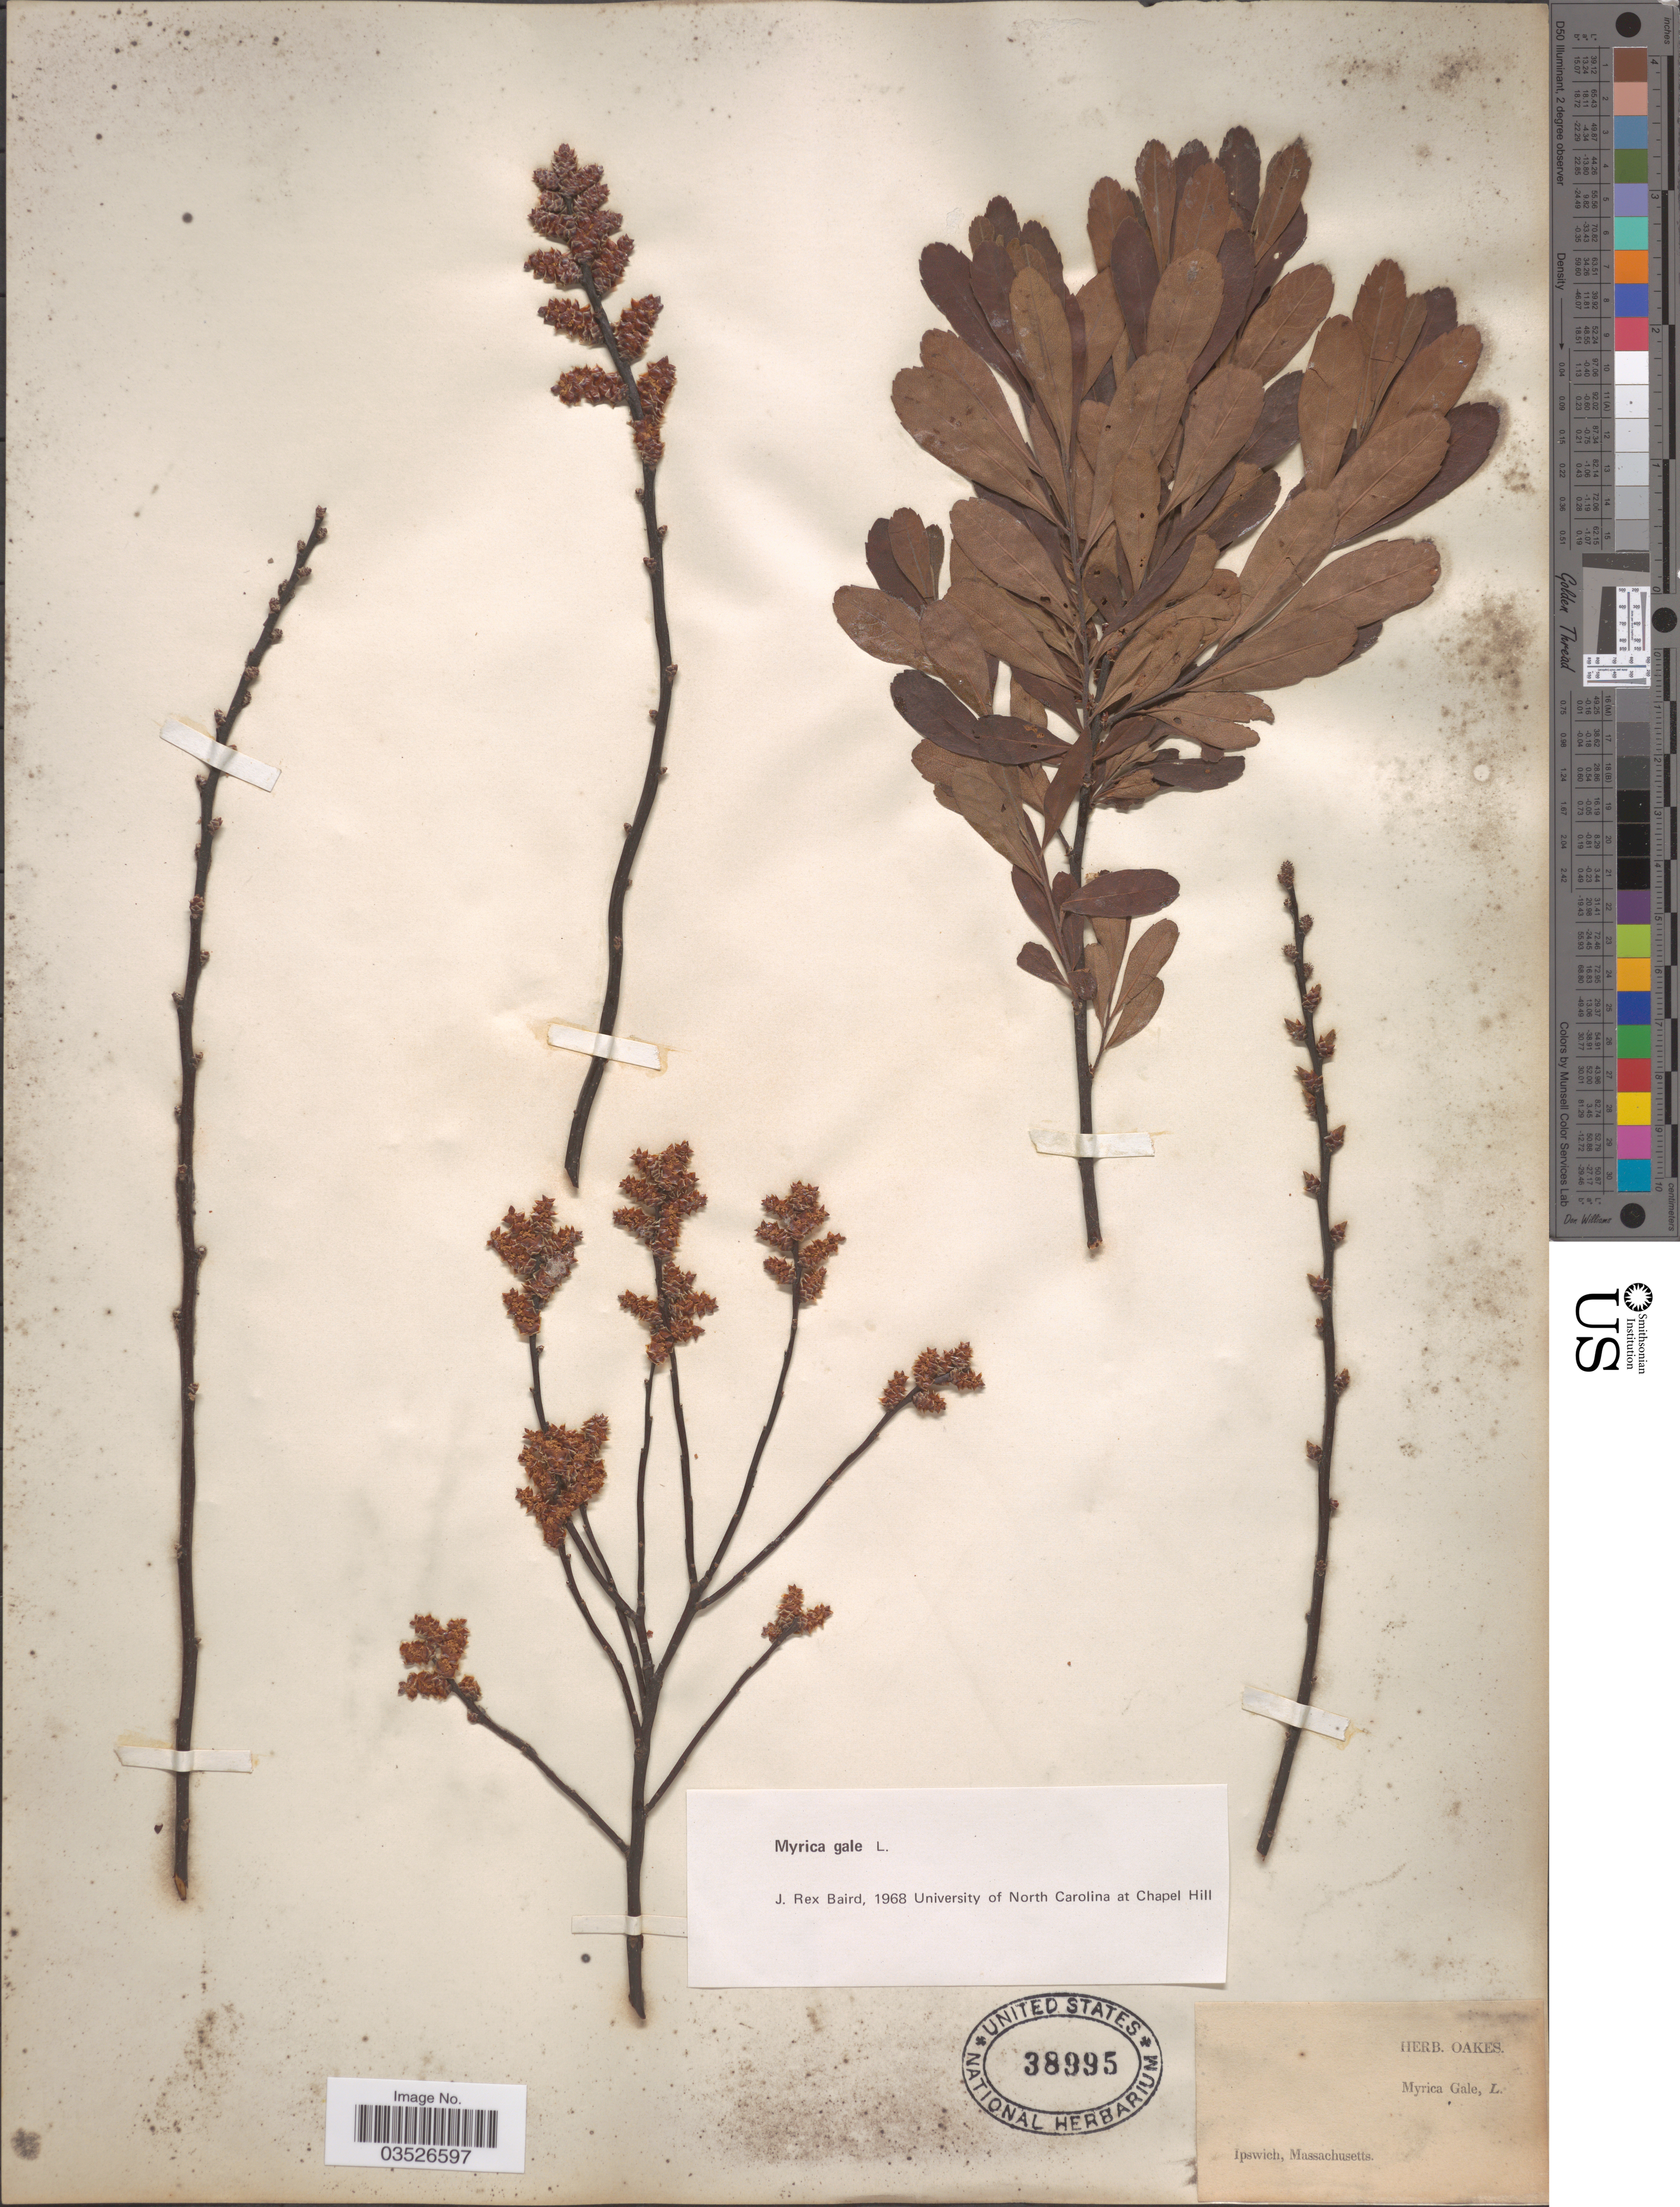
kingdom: Plantae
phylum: Tracheophyta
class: Magnoliopsida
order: Fagales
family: Myricaceae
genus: Myrica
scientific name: Myrica gale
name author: L.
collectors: ex herb. Oakes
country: United States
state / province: Massachusetts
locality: Ipswich.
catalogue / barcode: US 38995